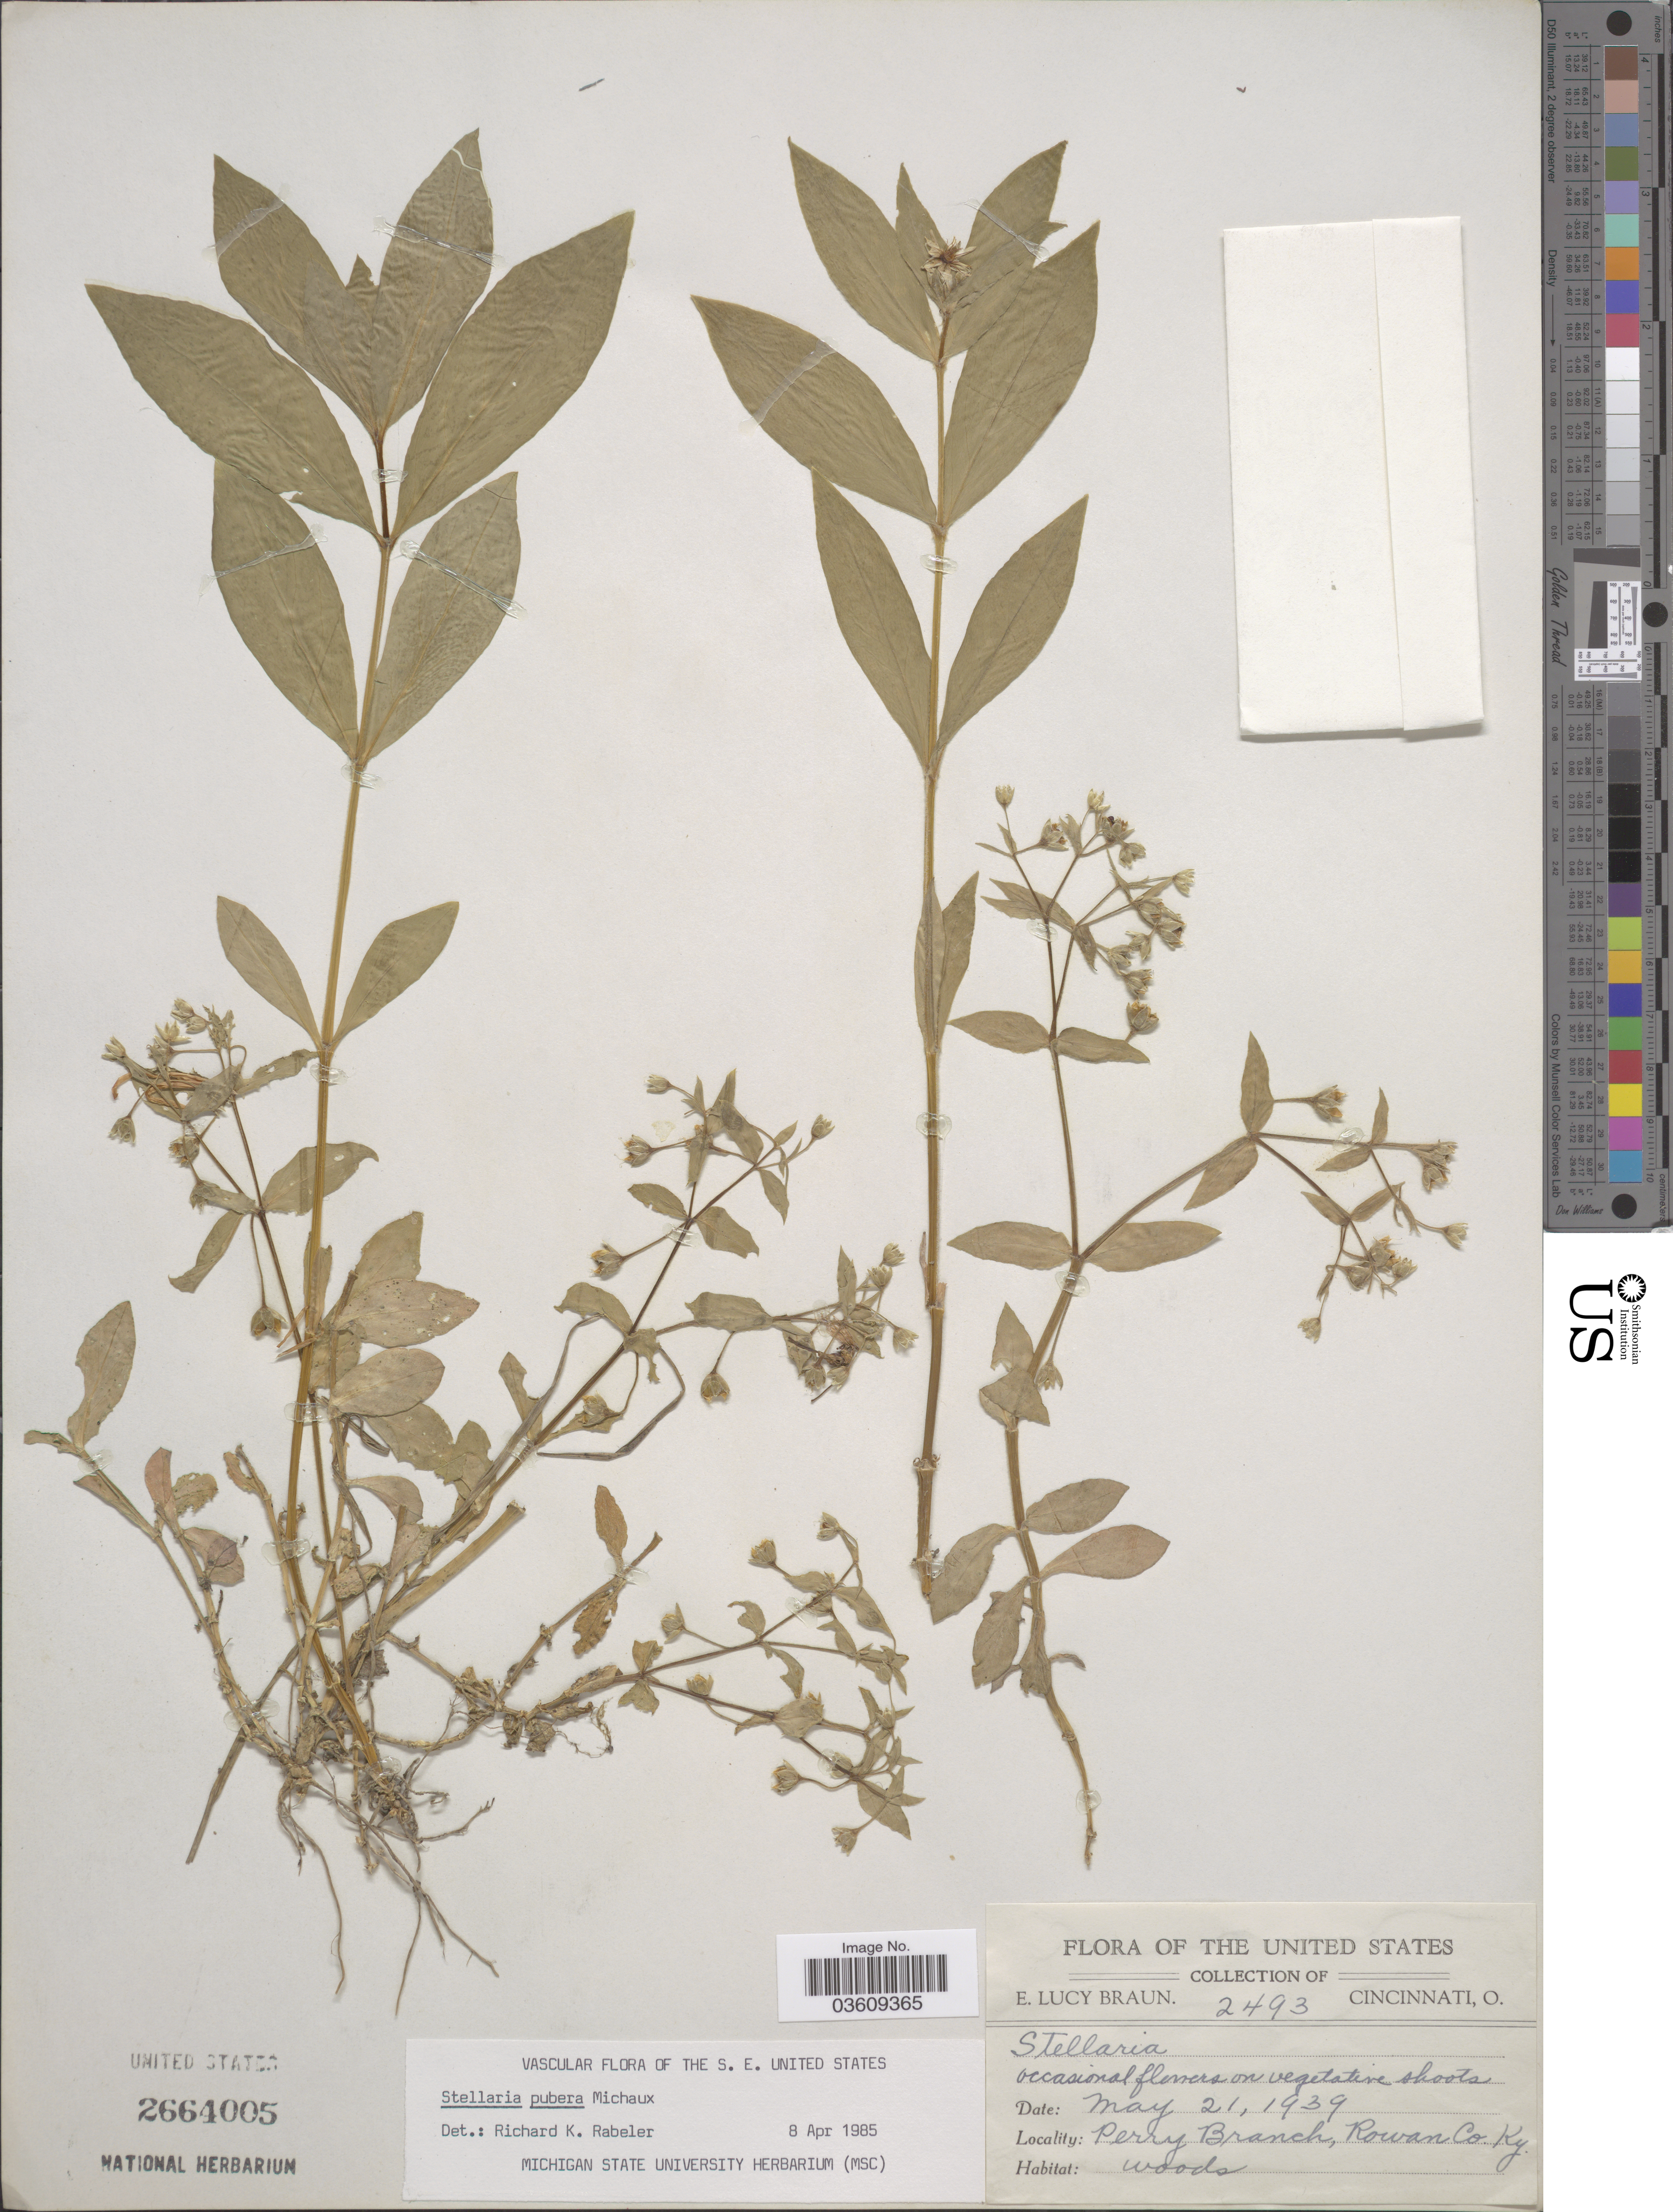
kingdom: Plantae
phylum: Tracheophyta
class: Magnoliopsida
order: Caryophyllales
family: Caryophyllaceae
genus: Stellaria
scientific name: Stellaria pubera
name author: Michx.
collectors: E. L. Braun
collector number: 2493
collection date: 1939-05-21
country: United States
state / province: Kentucky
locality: Perry Branch, Rowan Co.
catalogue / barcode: US 2664005